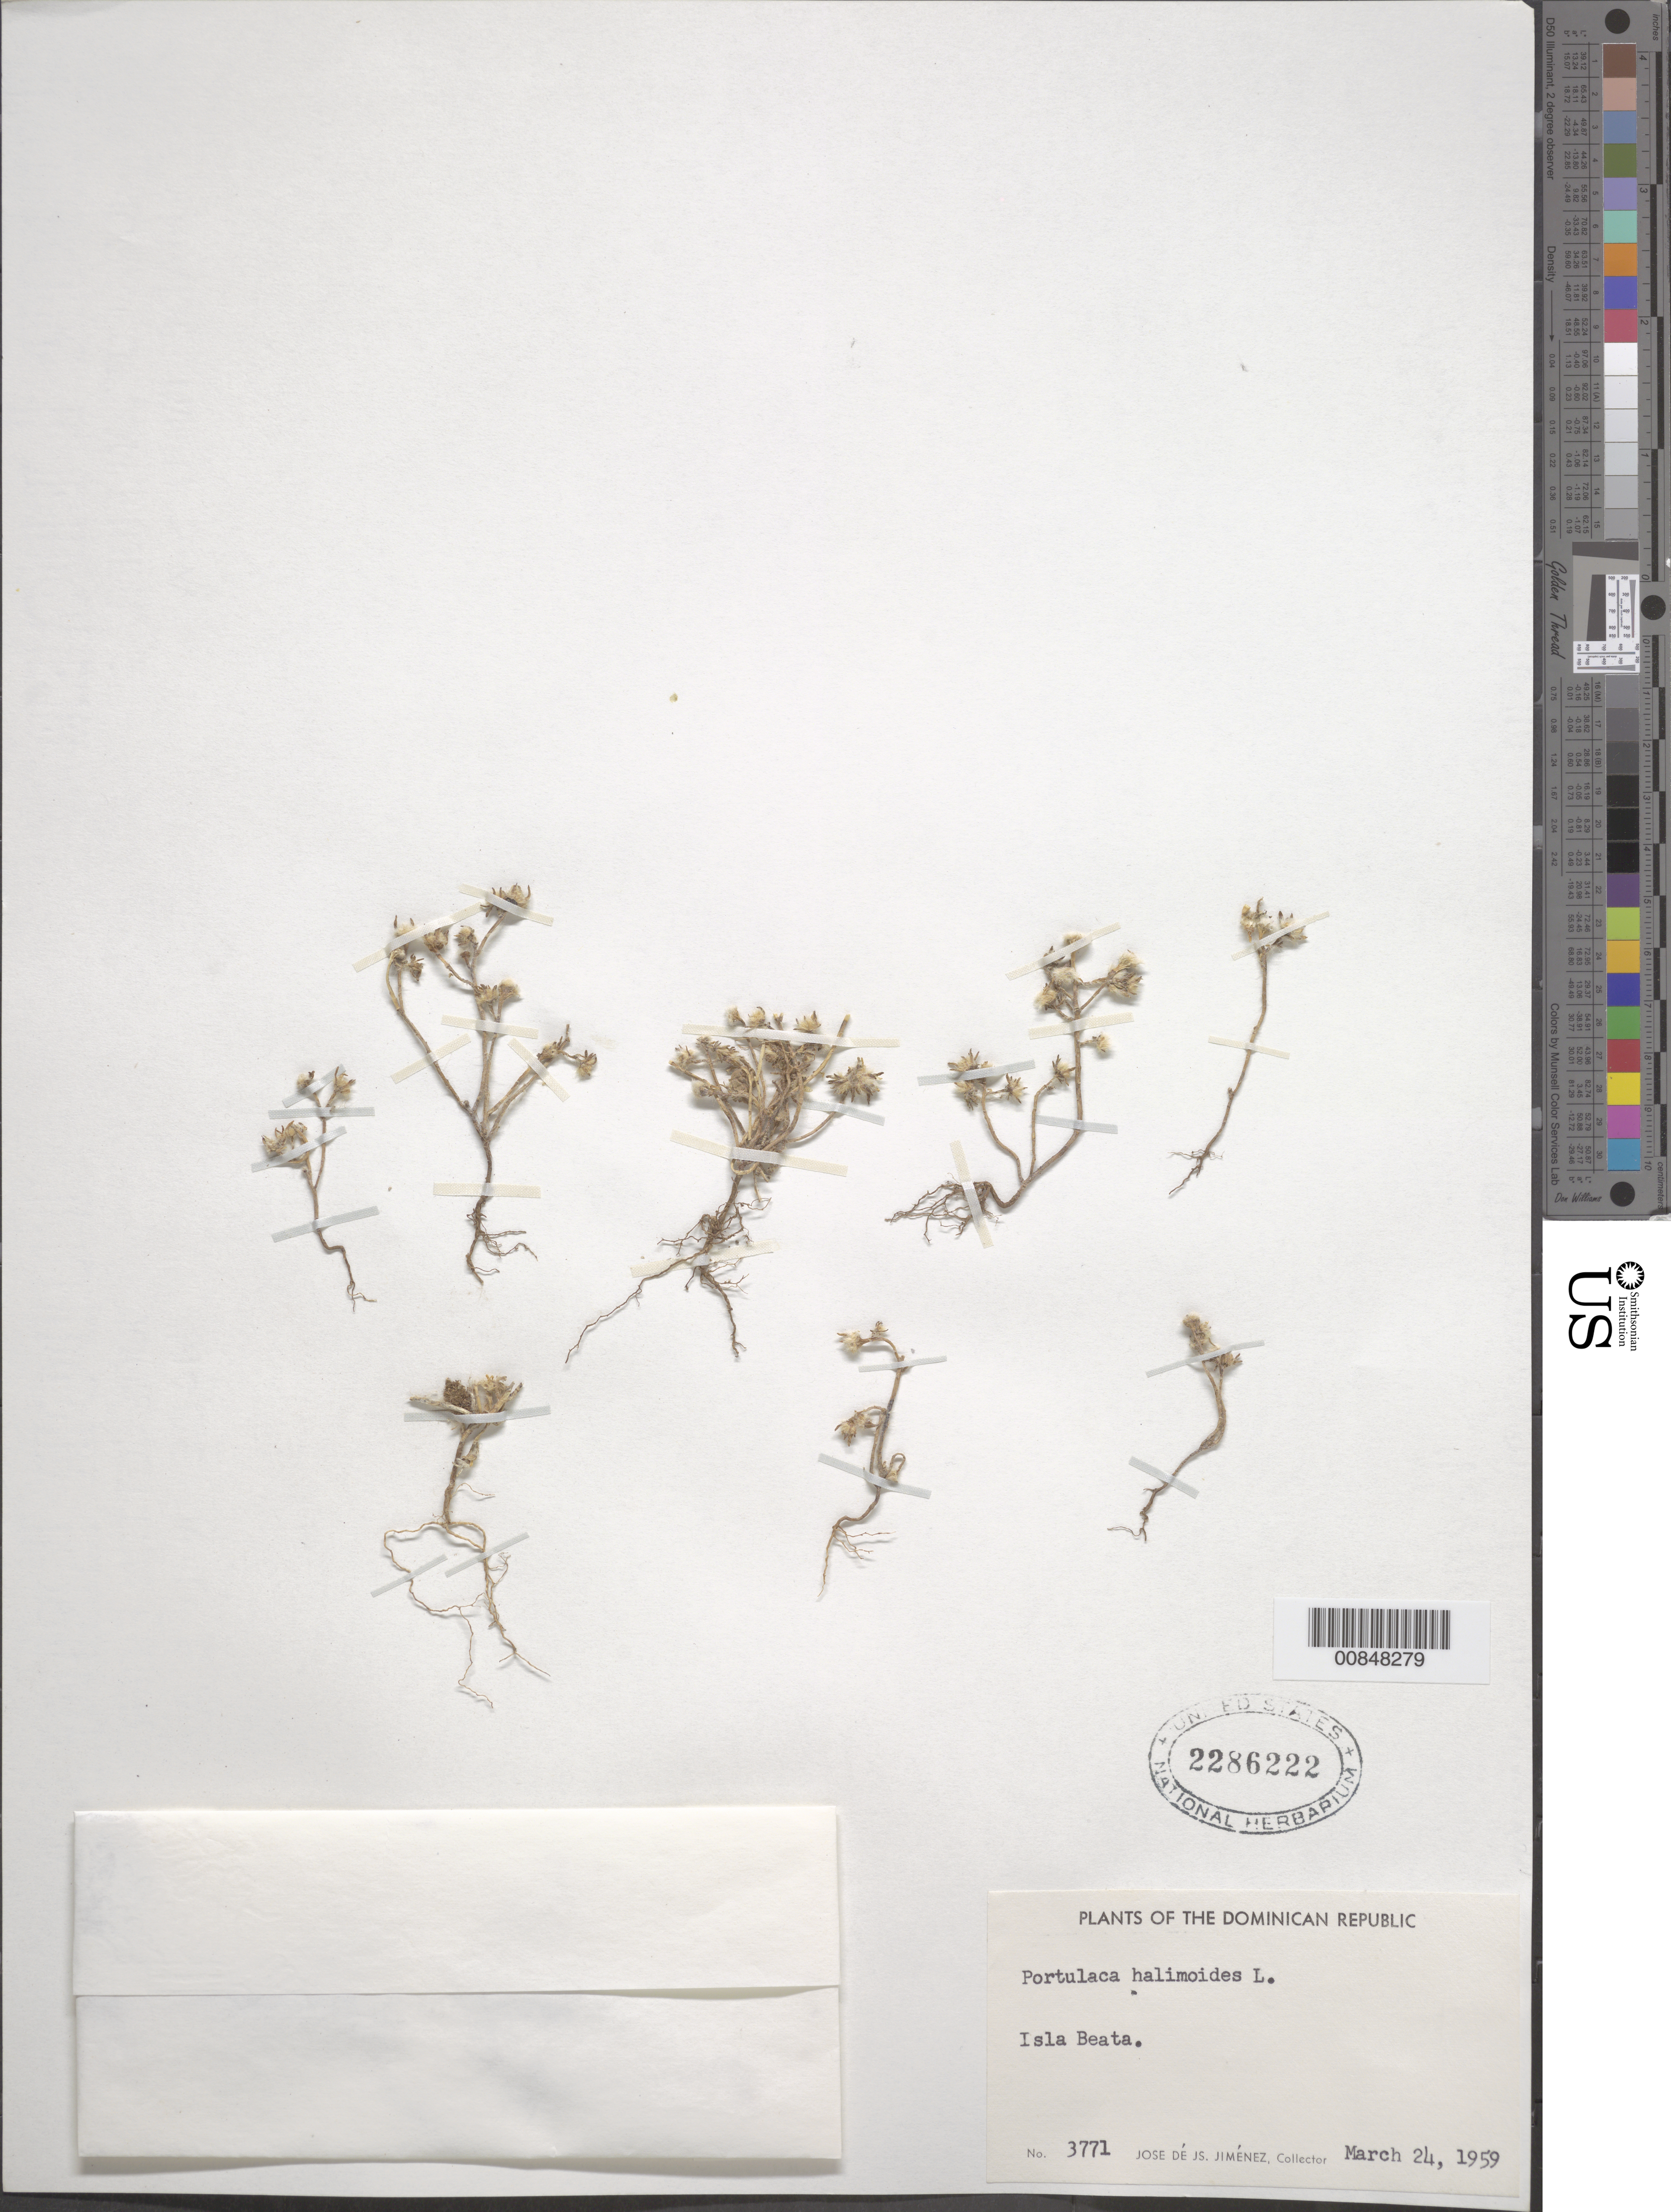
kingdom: Plantae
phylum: Tracheophyta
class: Magnoliopsida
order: Caryophyllales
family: Portulacaceae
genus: Portulaca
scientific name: Portulaca halimoides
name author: L.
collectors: J. J. Jiménez Almonte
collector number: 3771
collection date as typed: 24 Mar 1959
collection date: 1959-03-24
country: Dominican Republic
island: Isla Beata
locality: Isla Beata.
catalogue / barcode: US 2286222